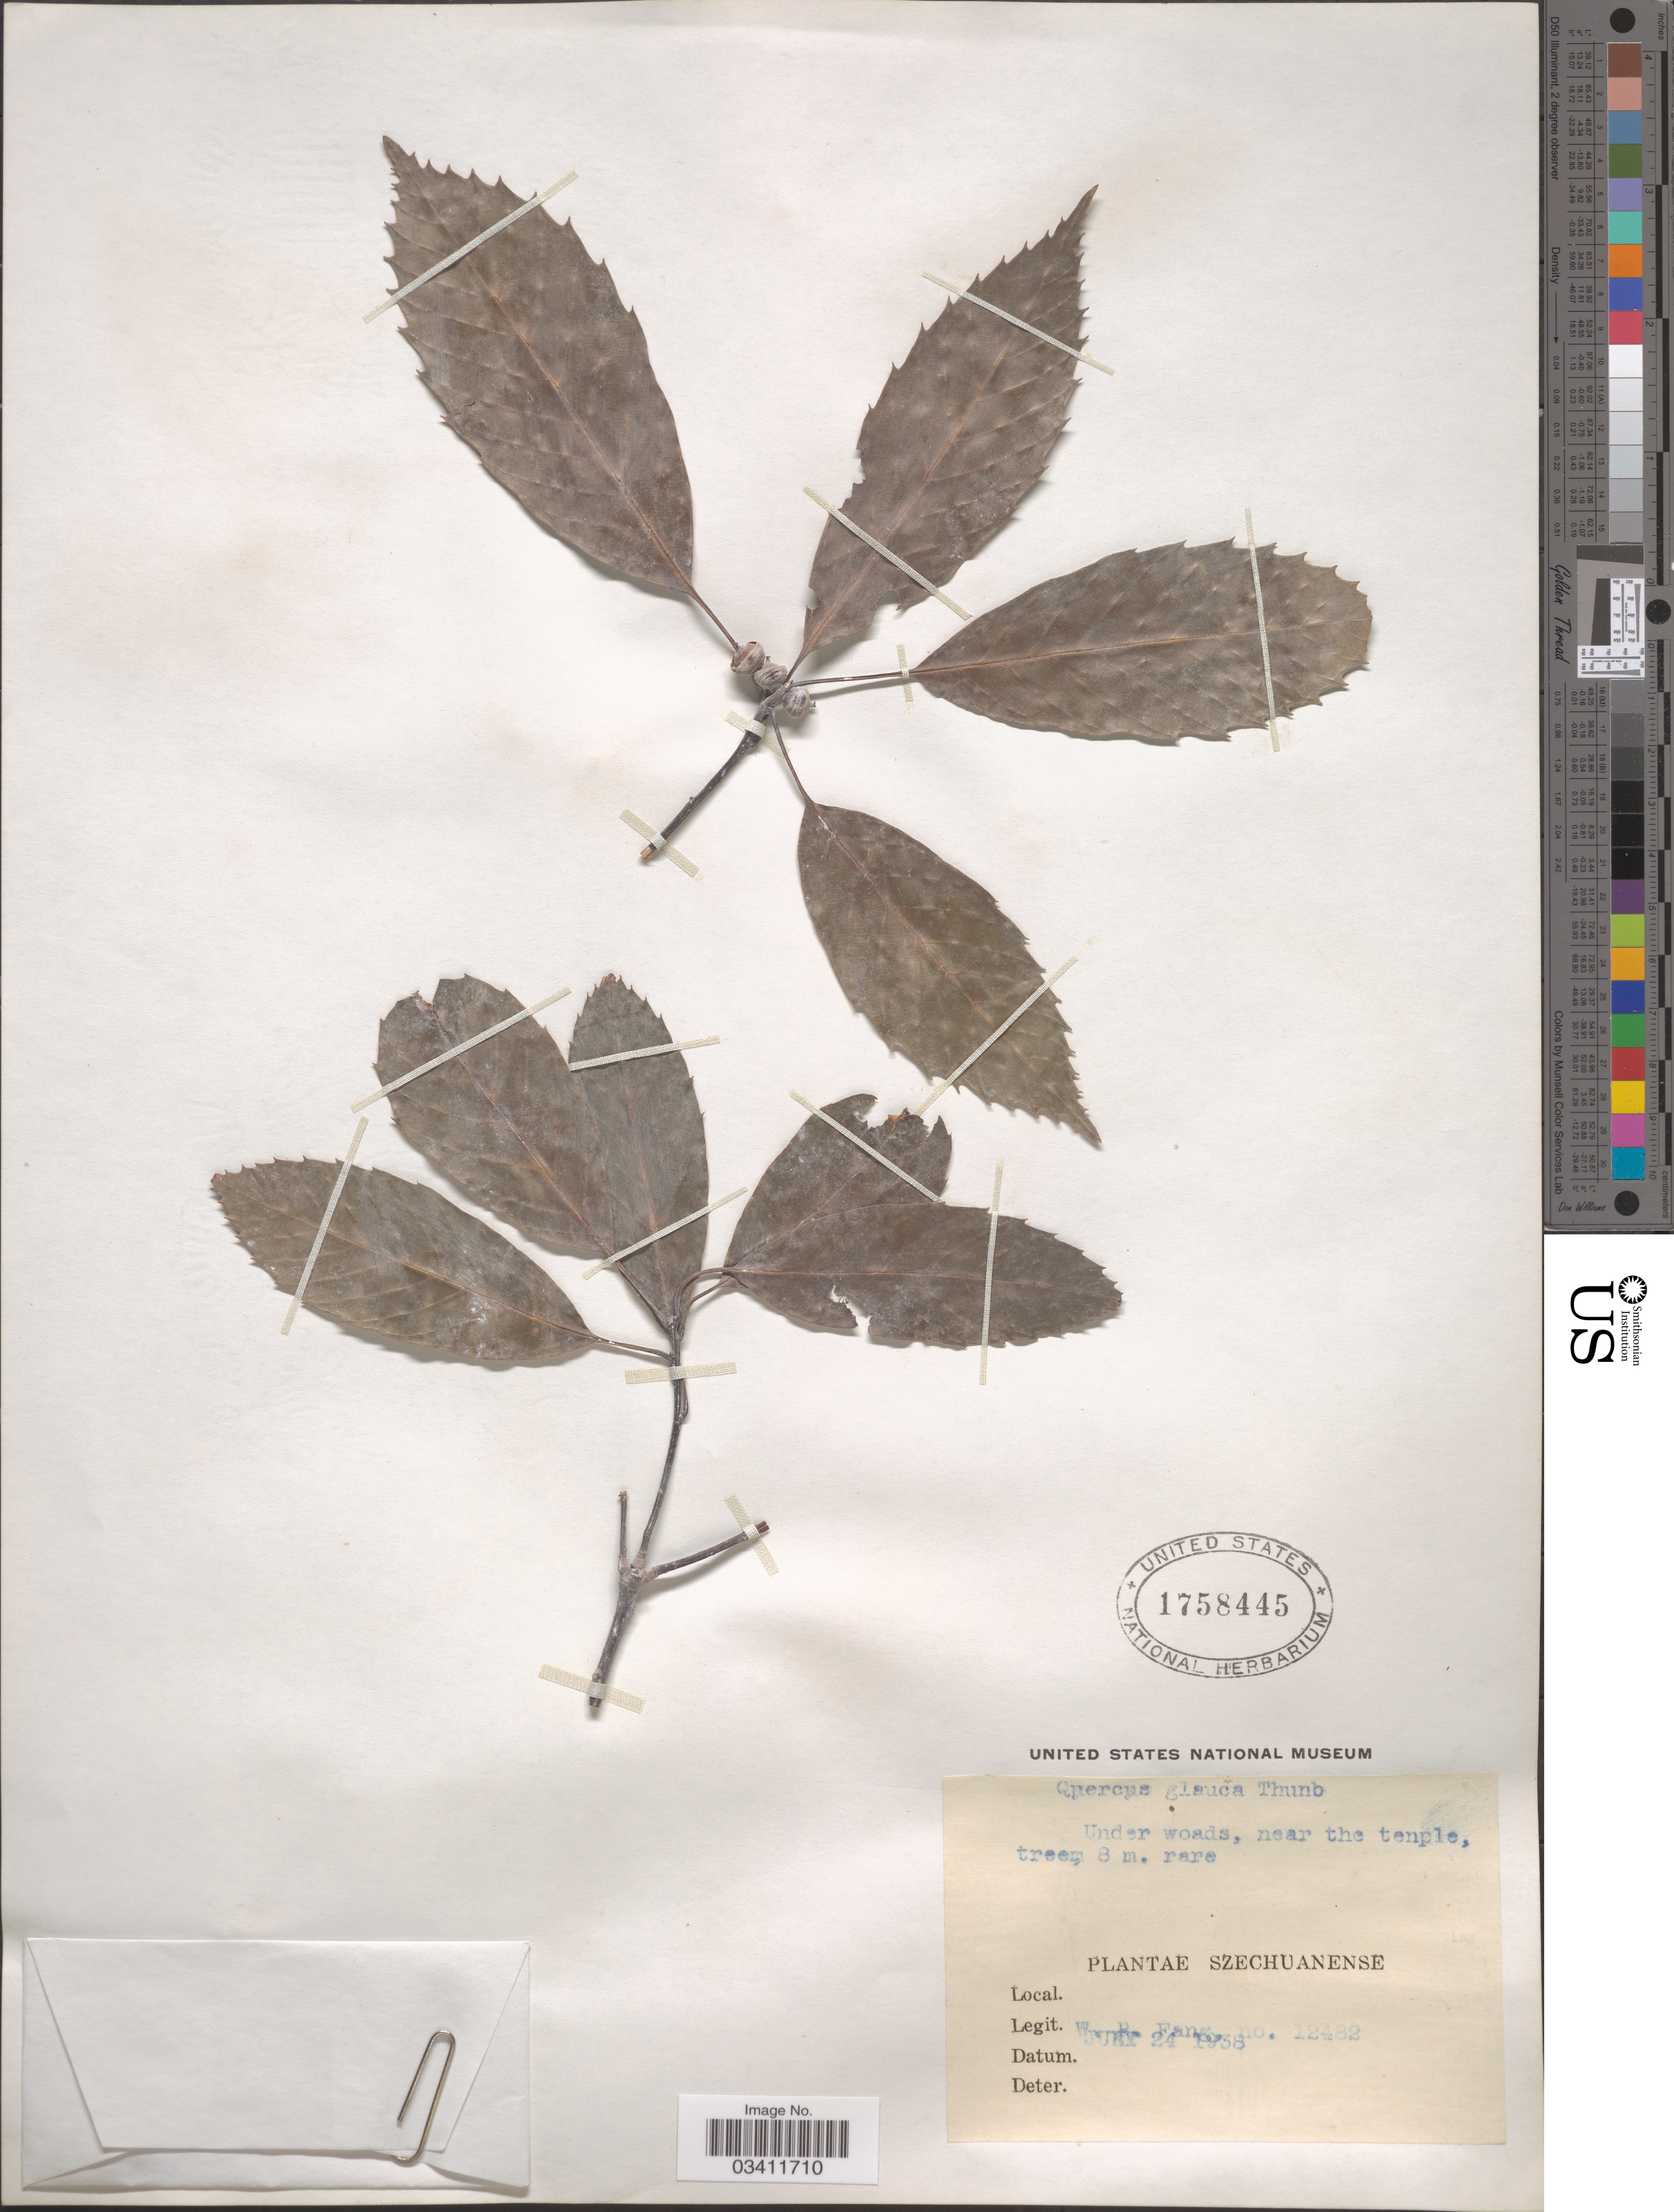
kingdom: Plantae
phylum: Tracheophyta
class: Magnoliopsida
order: Fagales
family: Fagaceae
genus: Quercus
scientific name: Quercus glauca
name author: Thunb.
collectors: W. P. Fang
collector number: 12482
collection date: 1938-07-24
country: China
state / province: Sichuan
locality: Szechuanense. Under woods, near the temple.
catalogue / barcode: US 1758445